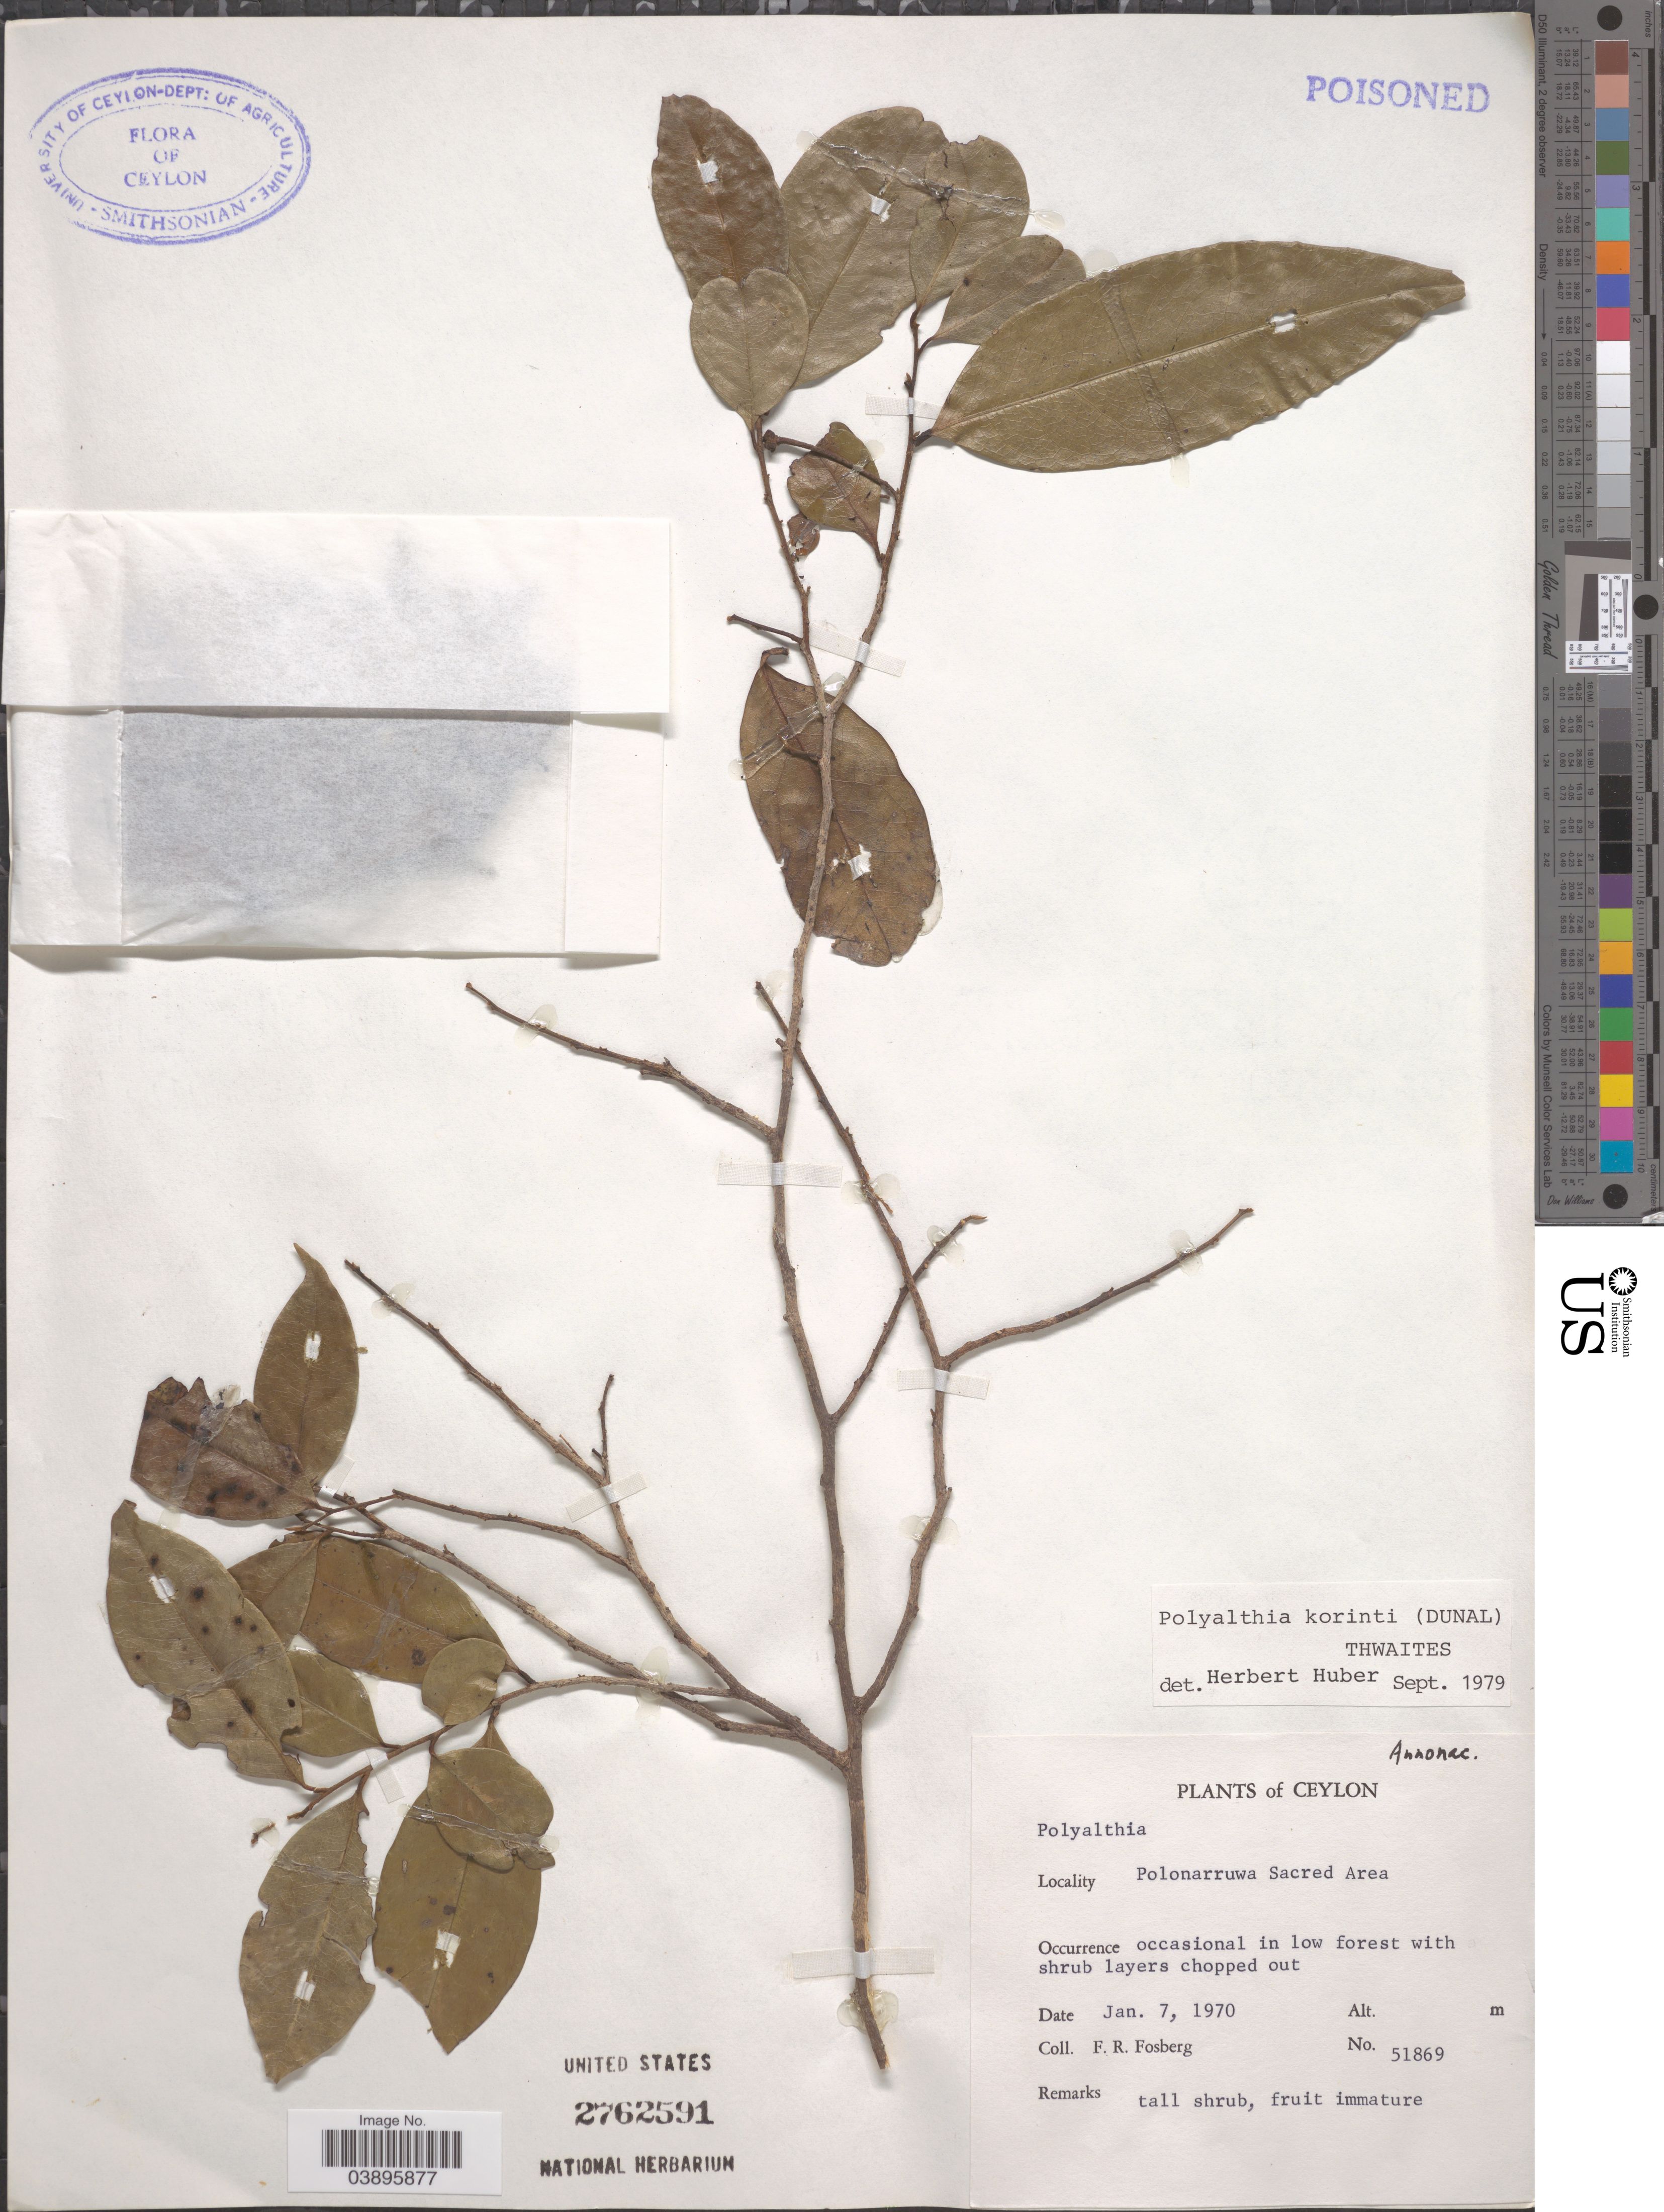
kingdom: Plantae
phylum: Tracheophyta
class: Magnoliopsida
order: Magnoliales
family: Annonaceae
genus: Polyalthia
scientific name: Polyalthia korinti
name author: (Dunal) Thwaites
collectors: F. R. Fosberg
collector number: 51869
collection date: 1970-01-07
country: Sri Lanka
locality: Ceylon. Polonarruwa Sacred Area.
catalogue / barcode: US 2762591